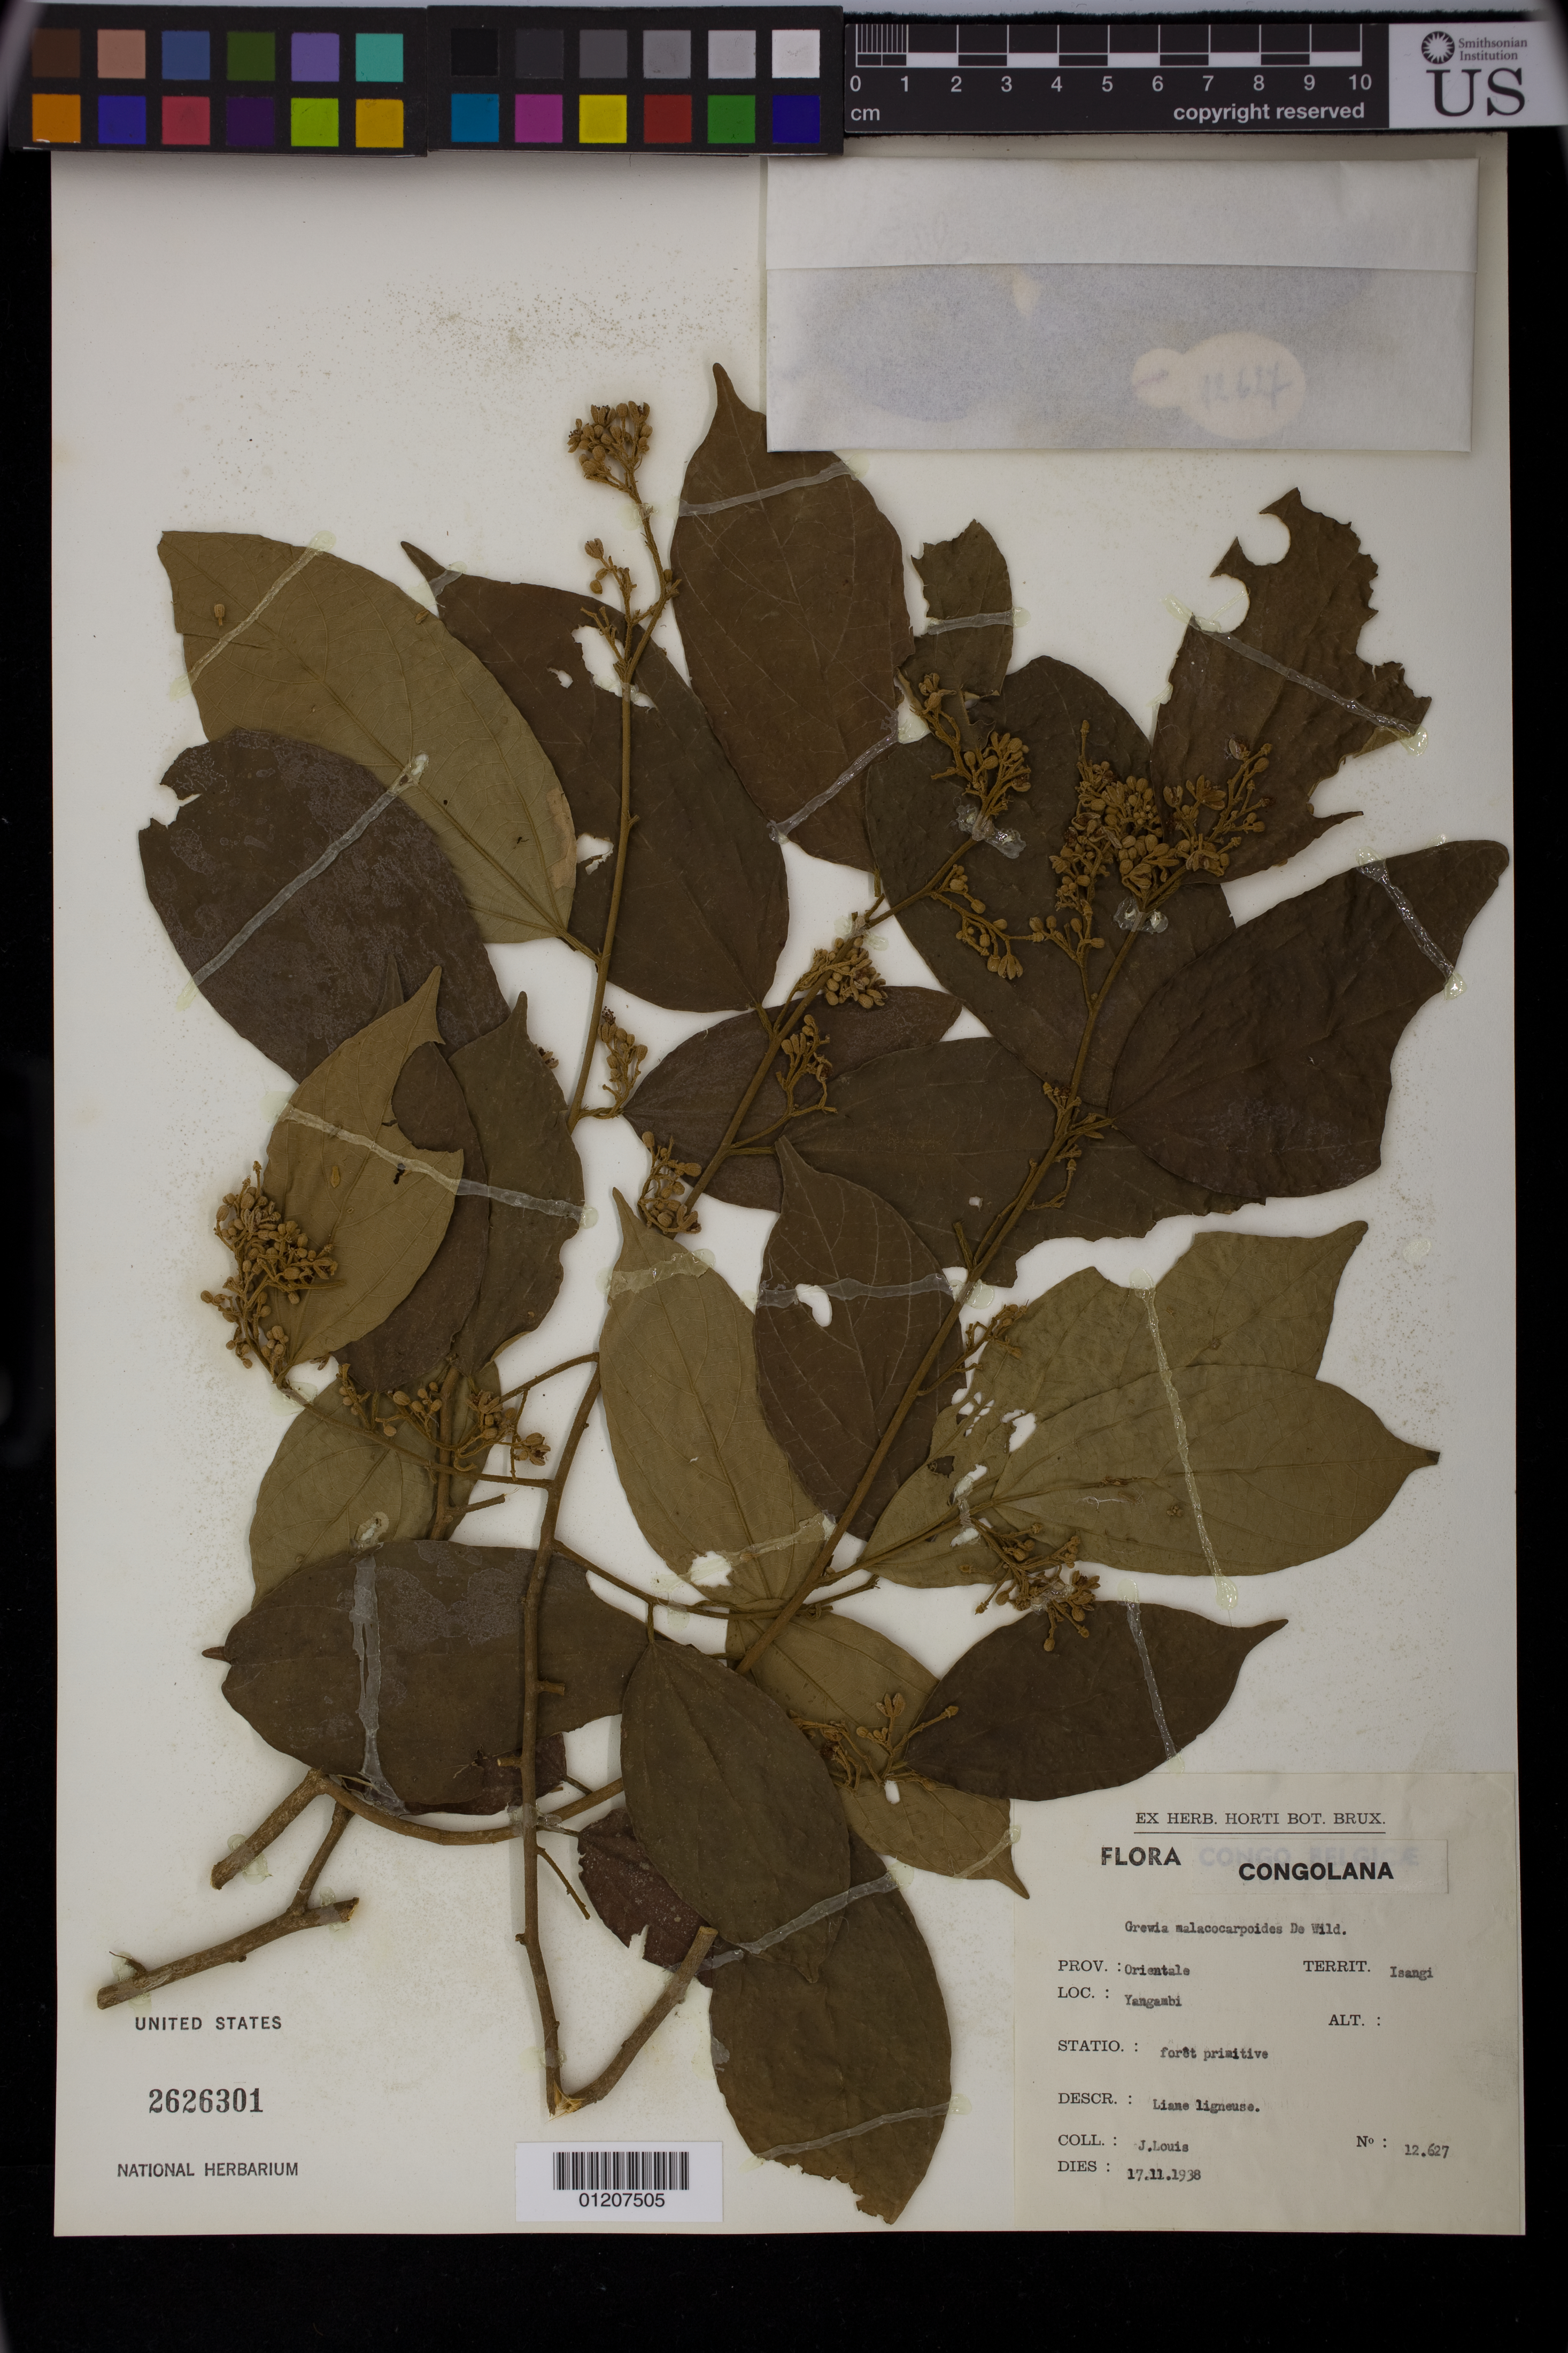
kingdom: Plantae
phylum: Tracheophyta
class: Magnoliopsida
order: Malvales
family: Malvaceae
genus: Microcos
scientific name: Microcos malacocarpa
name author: (Mast.) Burret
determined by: Dorr, L. J., (BOT), Smithsonian Institution - National Museum of Natural History (UNITED STATES)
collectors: J. Louis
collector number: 12627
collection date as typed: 17 Nov 1938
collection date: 1938-11-17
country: Congo, Democratic Republic of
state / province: Tshopo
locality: Prov.: Orientale, Territ. Isangi. Loc: Yangambi. Democratic Republic of Congo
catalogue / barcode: US 2626301